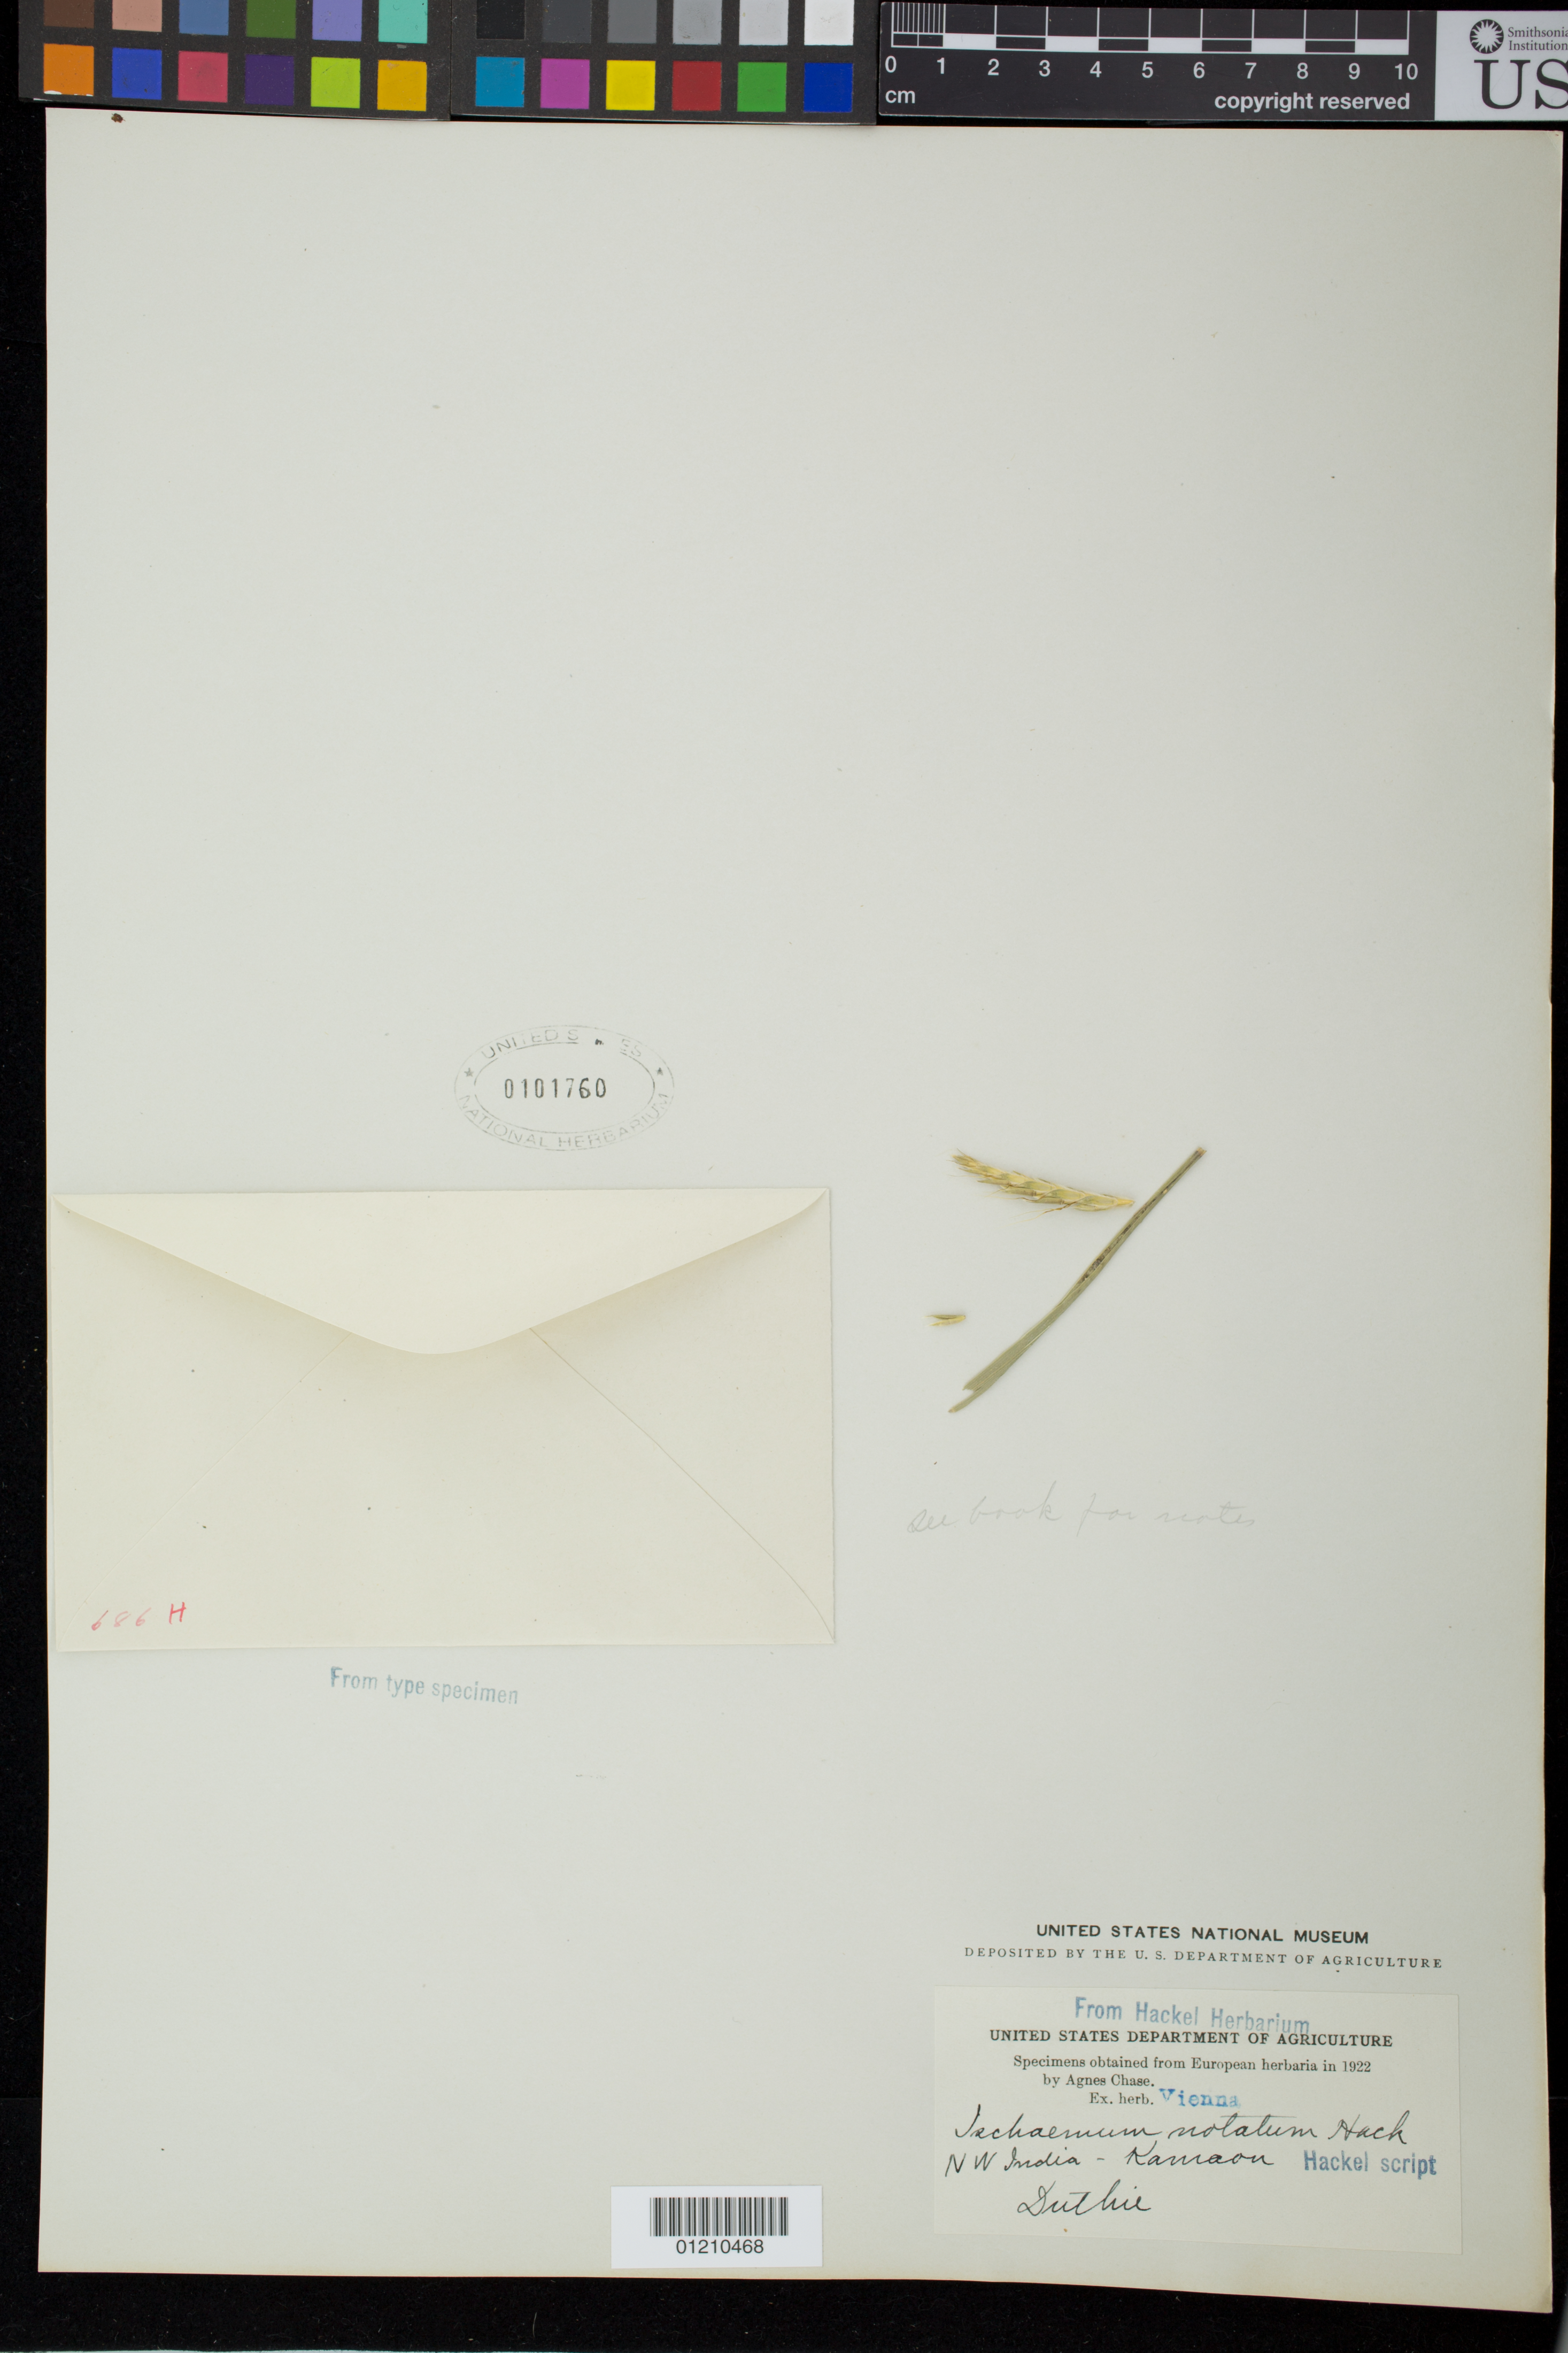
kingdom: Plantae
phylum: Tracheophyta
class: Liliopsida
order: Poales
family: Poaceae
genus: Ischaemum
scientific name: Ischaemum notatum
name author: Hack.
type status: Syntype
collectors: J. F. Duthie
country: India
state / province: Uttar Pradesh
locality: N.W. India, Kumaon.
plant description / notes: Fragmentary material of type specimen ex herb.Vienna.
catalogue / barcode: US 101760